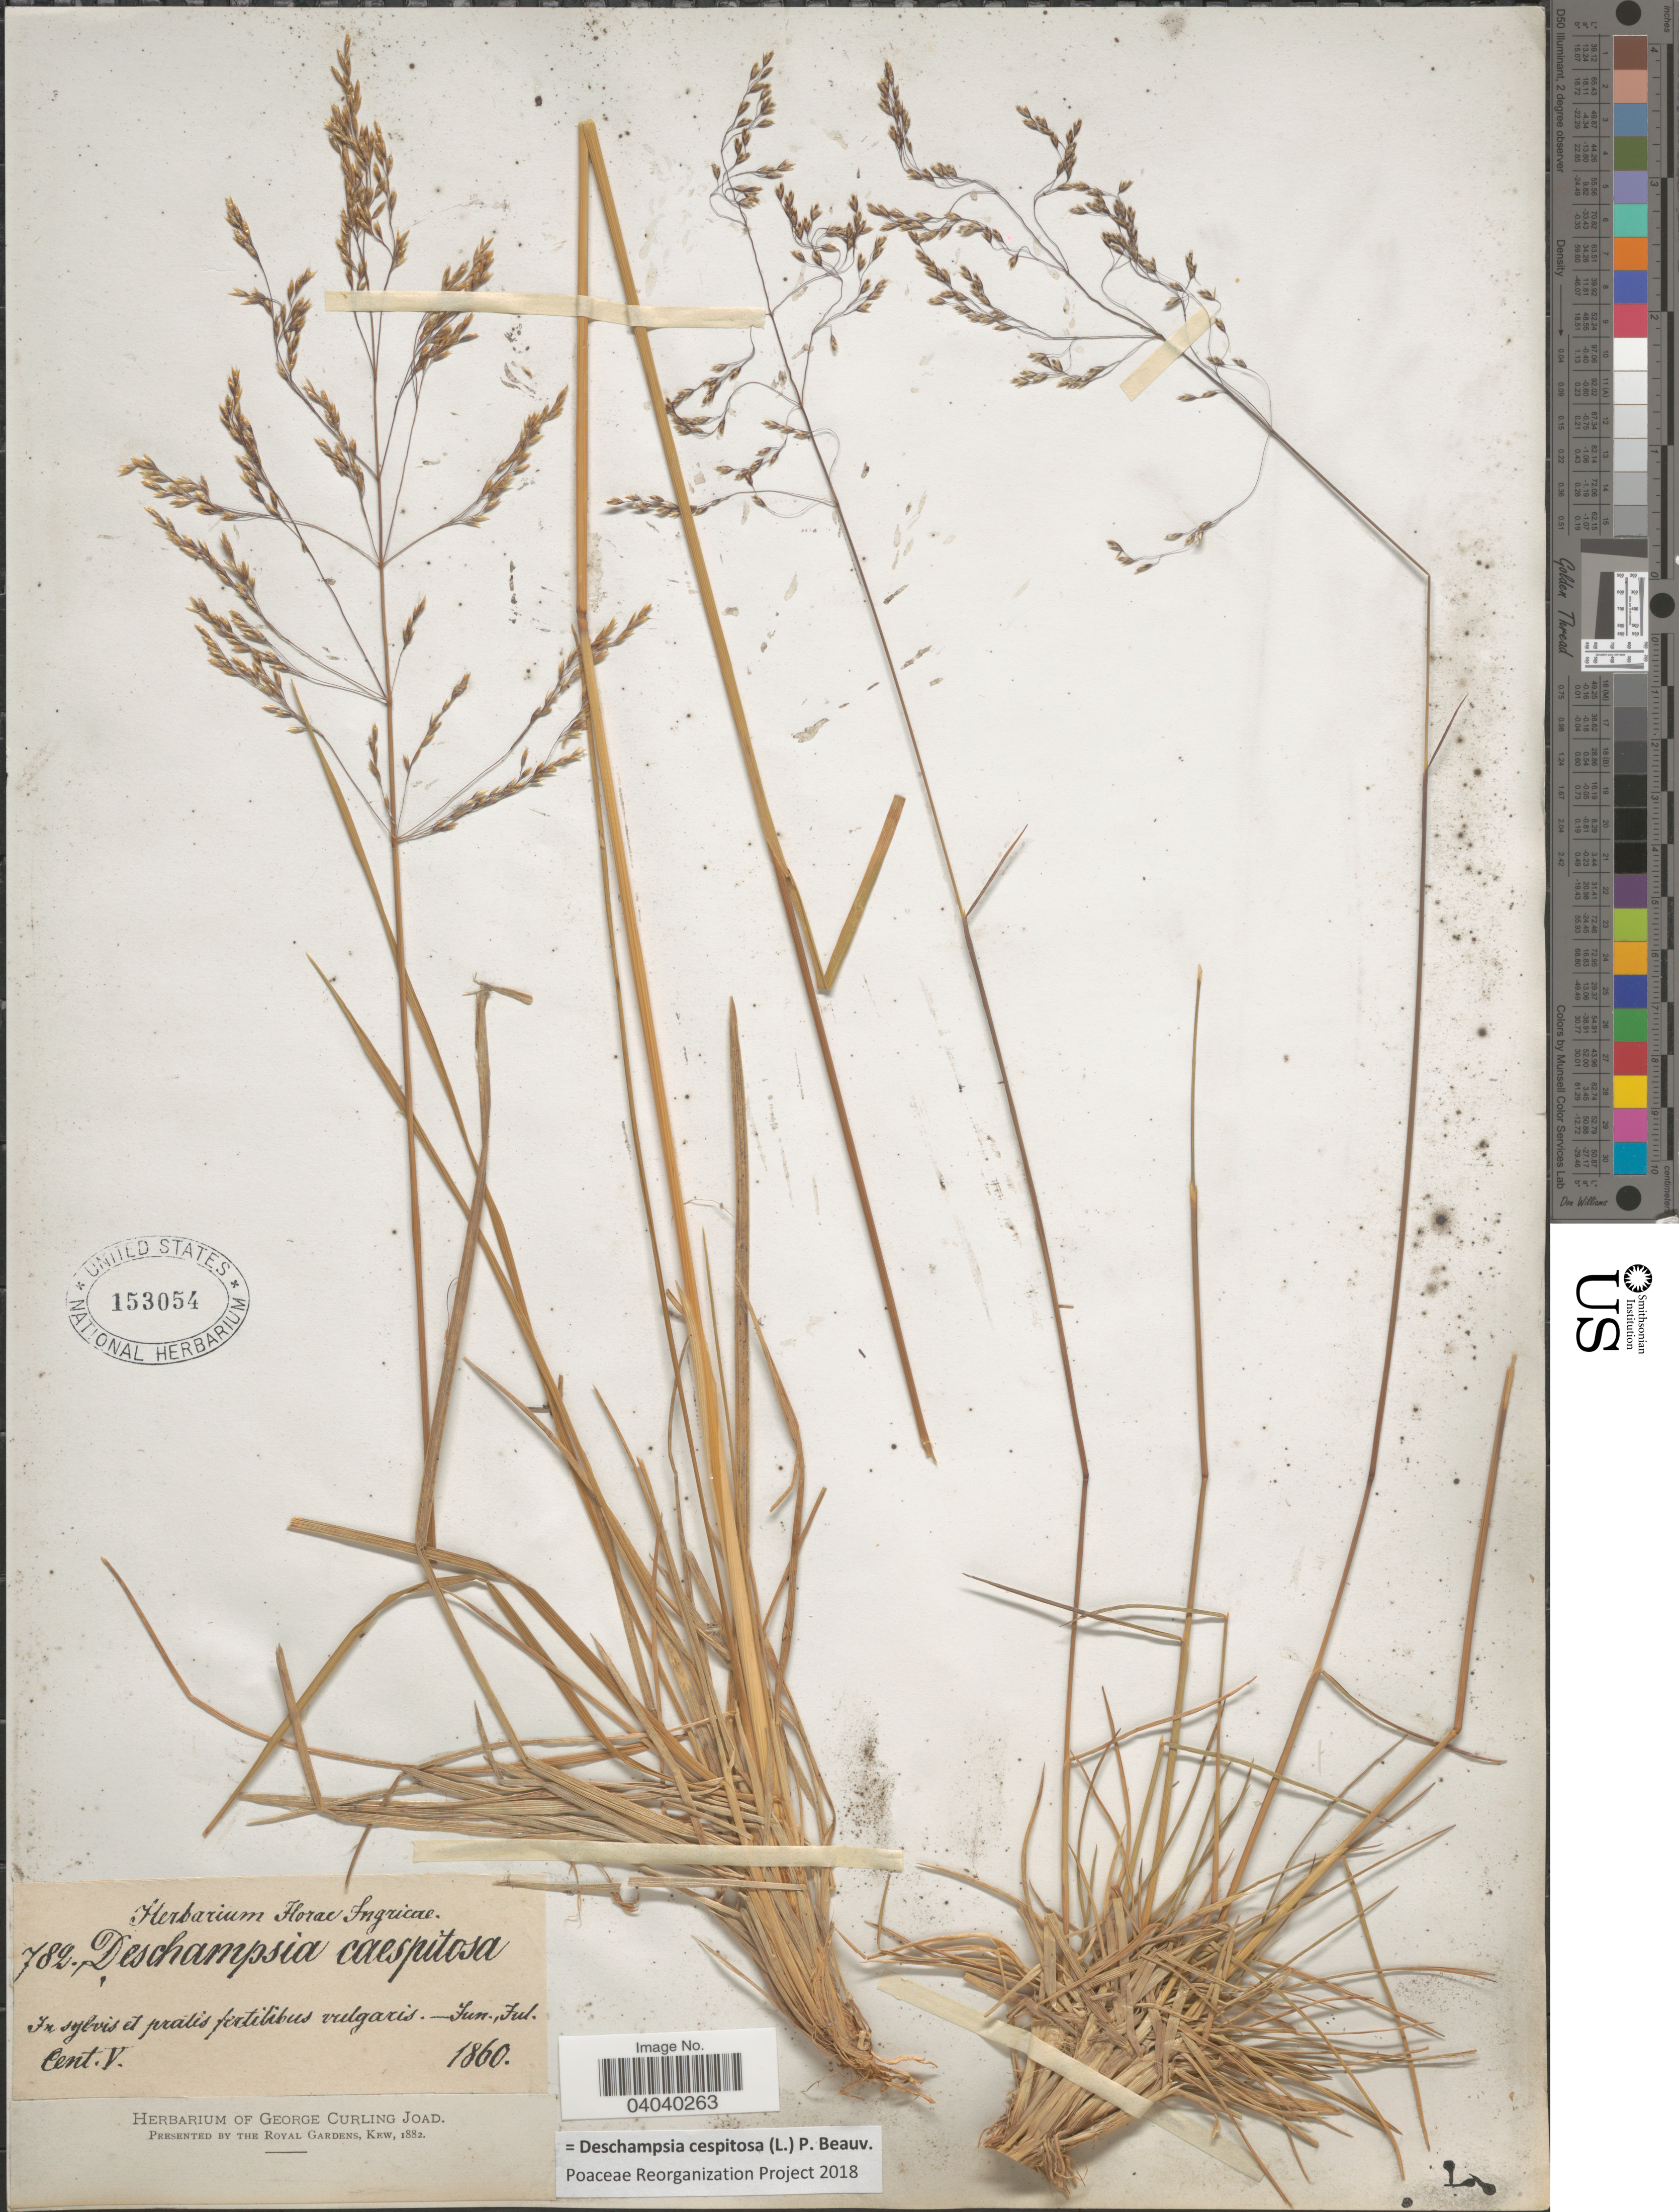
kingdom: Plantae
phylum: Tracheophyta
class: Liliopsida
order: Poales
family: Poaceae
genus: Deschampsia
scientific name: Deschampsia cespitosa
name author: (L.) P. Beauv.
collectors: ex herb. Florae Ingricae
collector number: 782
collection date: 1860-06/1860-07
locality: Cent. V.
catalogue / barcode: US 153054